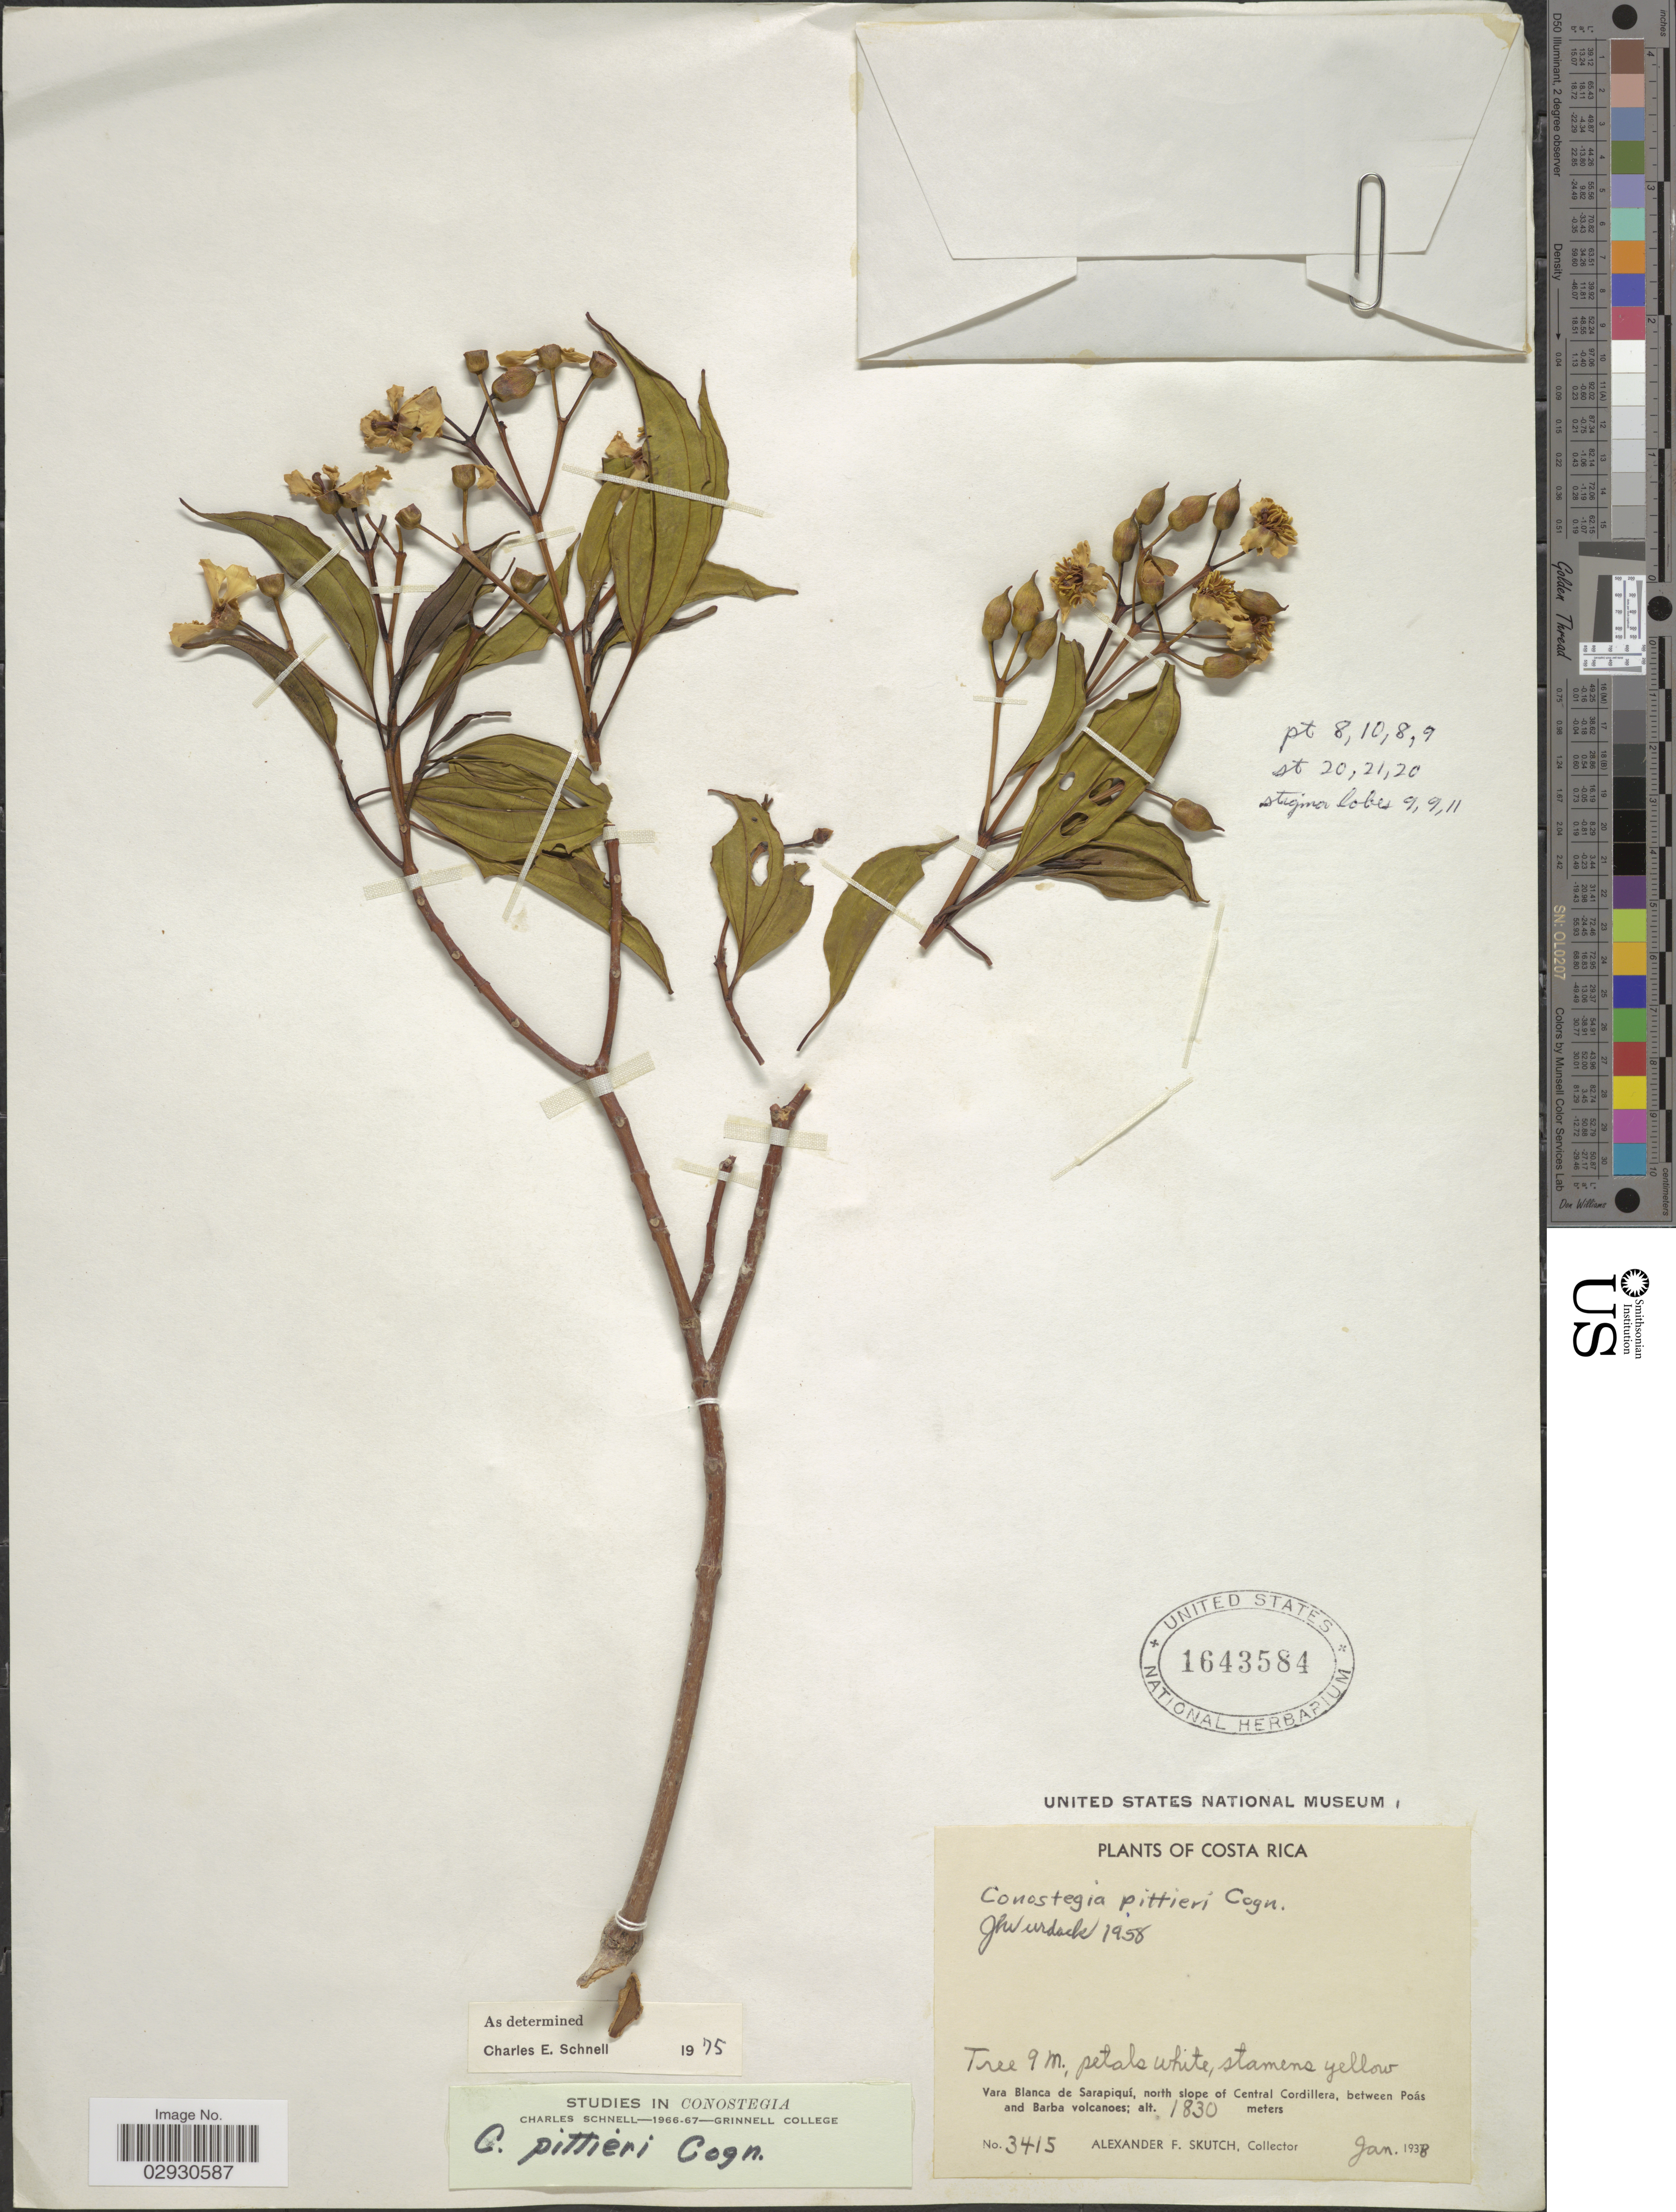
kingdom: Plantae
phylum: Tracheophyta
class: Magnoliopsida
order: Myrtales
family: Melastomataceae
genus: Conostegia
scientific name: Conostegia pittieri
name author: Cogn.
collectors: A. F. Skutch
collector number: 3415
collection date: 1938-01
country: Costa Rica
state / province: Heredia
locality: Vara Blanca de Sarapiquí, north slope of Central Cordillera, between Poás and Barba volcanoes.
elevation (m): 1830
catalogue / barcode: US 1643584